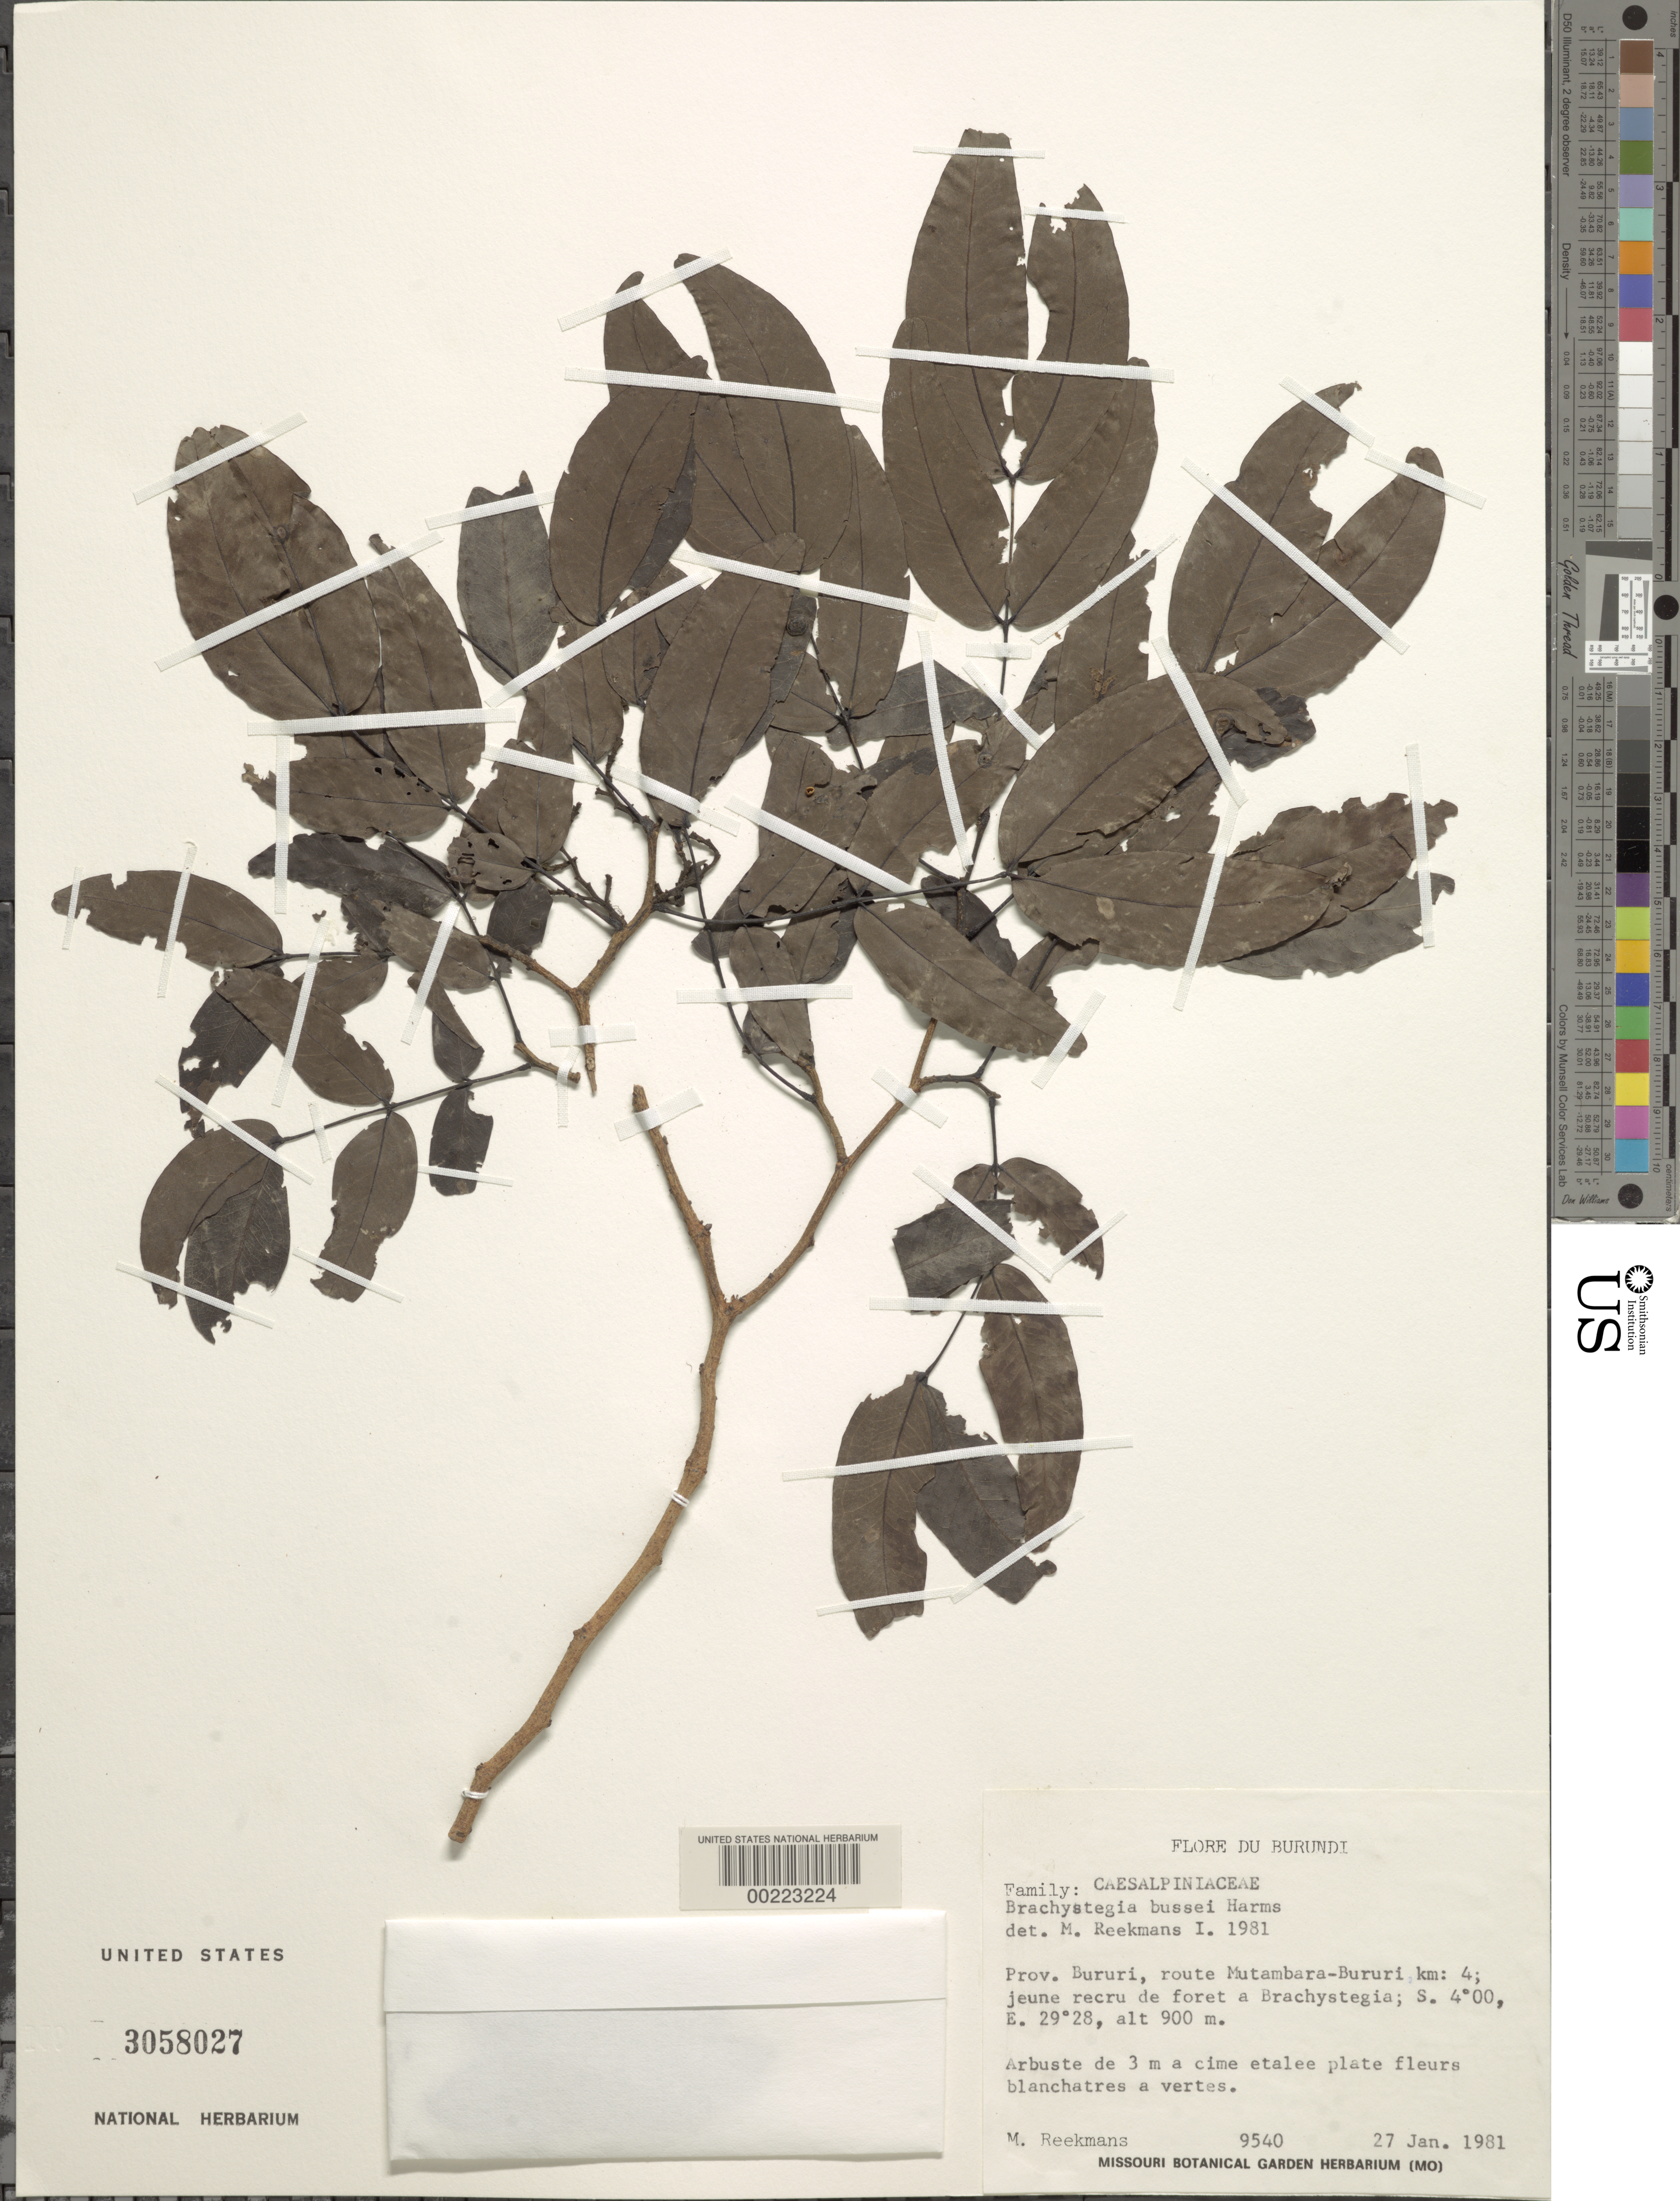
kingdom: Plantae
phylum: Tracheophyta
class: Magnoliopsida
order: Fabales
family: Fabaceae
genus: Brachystegia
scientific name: Brachystegia bussei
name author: Harms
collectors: M. Reekmans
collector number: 9540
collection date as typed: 27 Jan 1981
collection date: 1981-01-27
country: Burundi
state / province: Bururi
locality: Route Mutambara-Bururi km 4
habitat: Young recruit to forest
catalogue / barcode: US 3058027